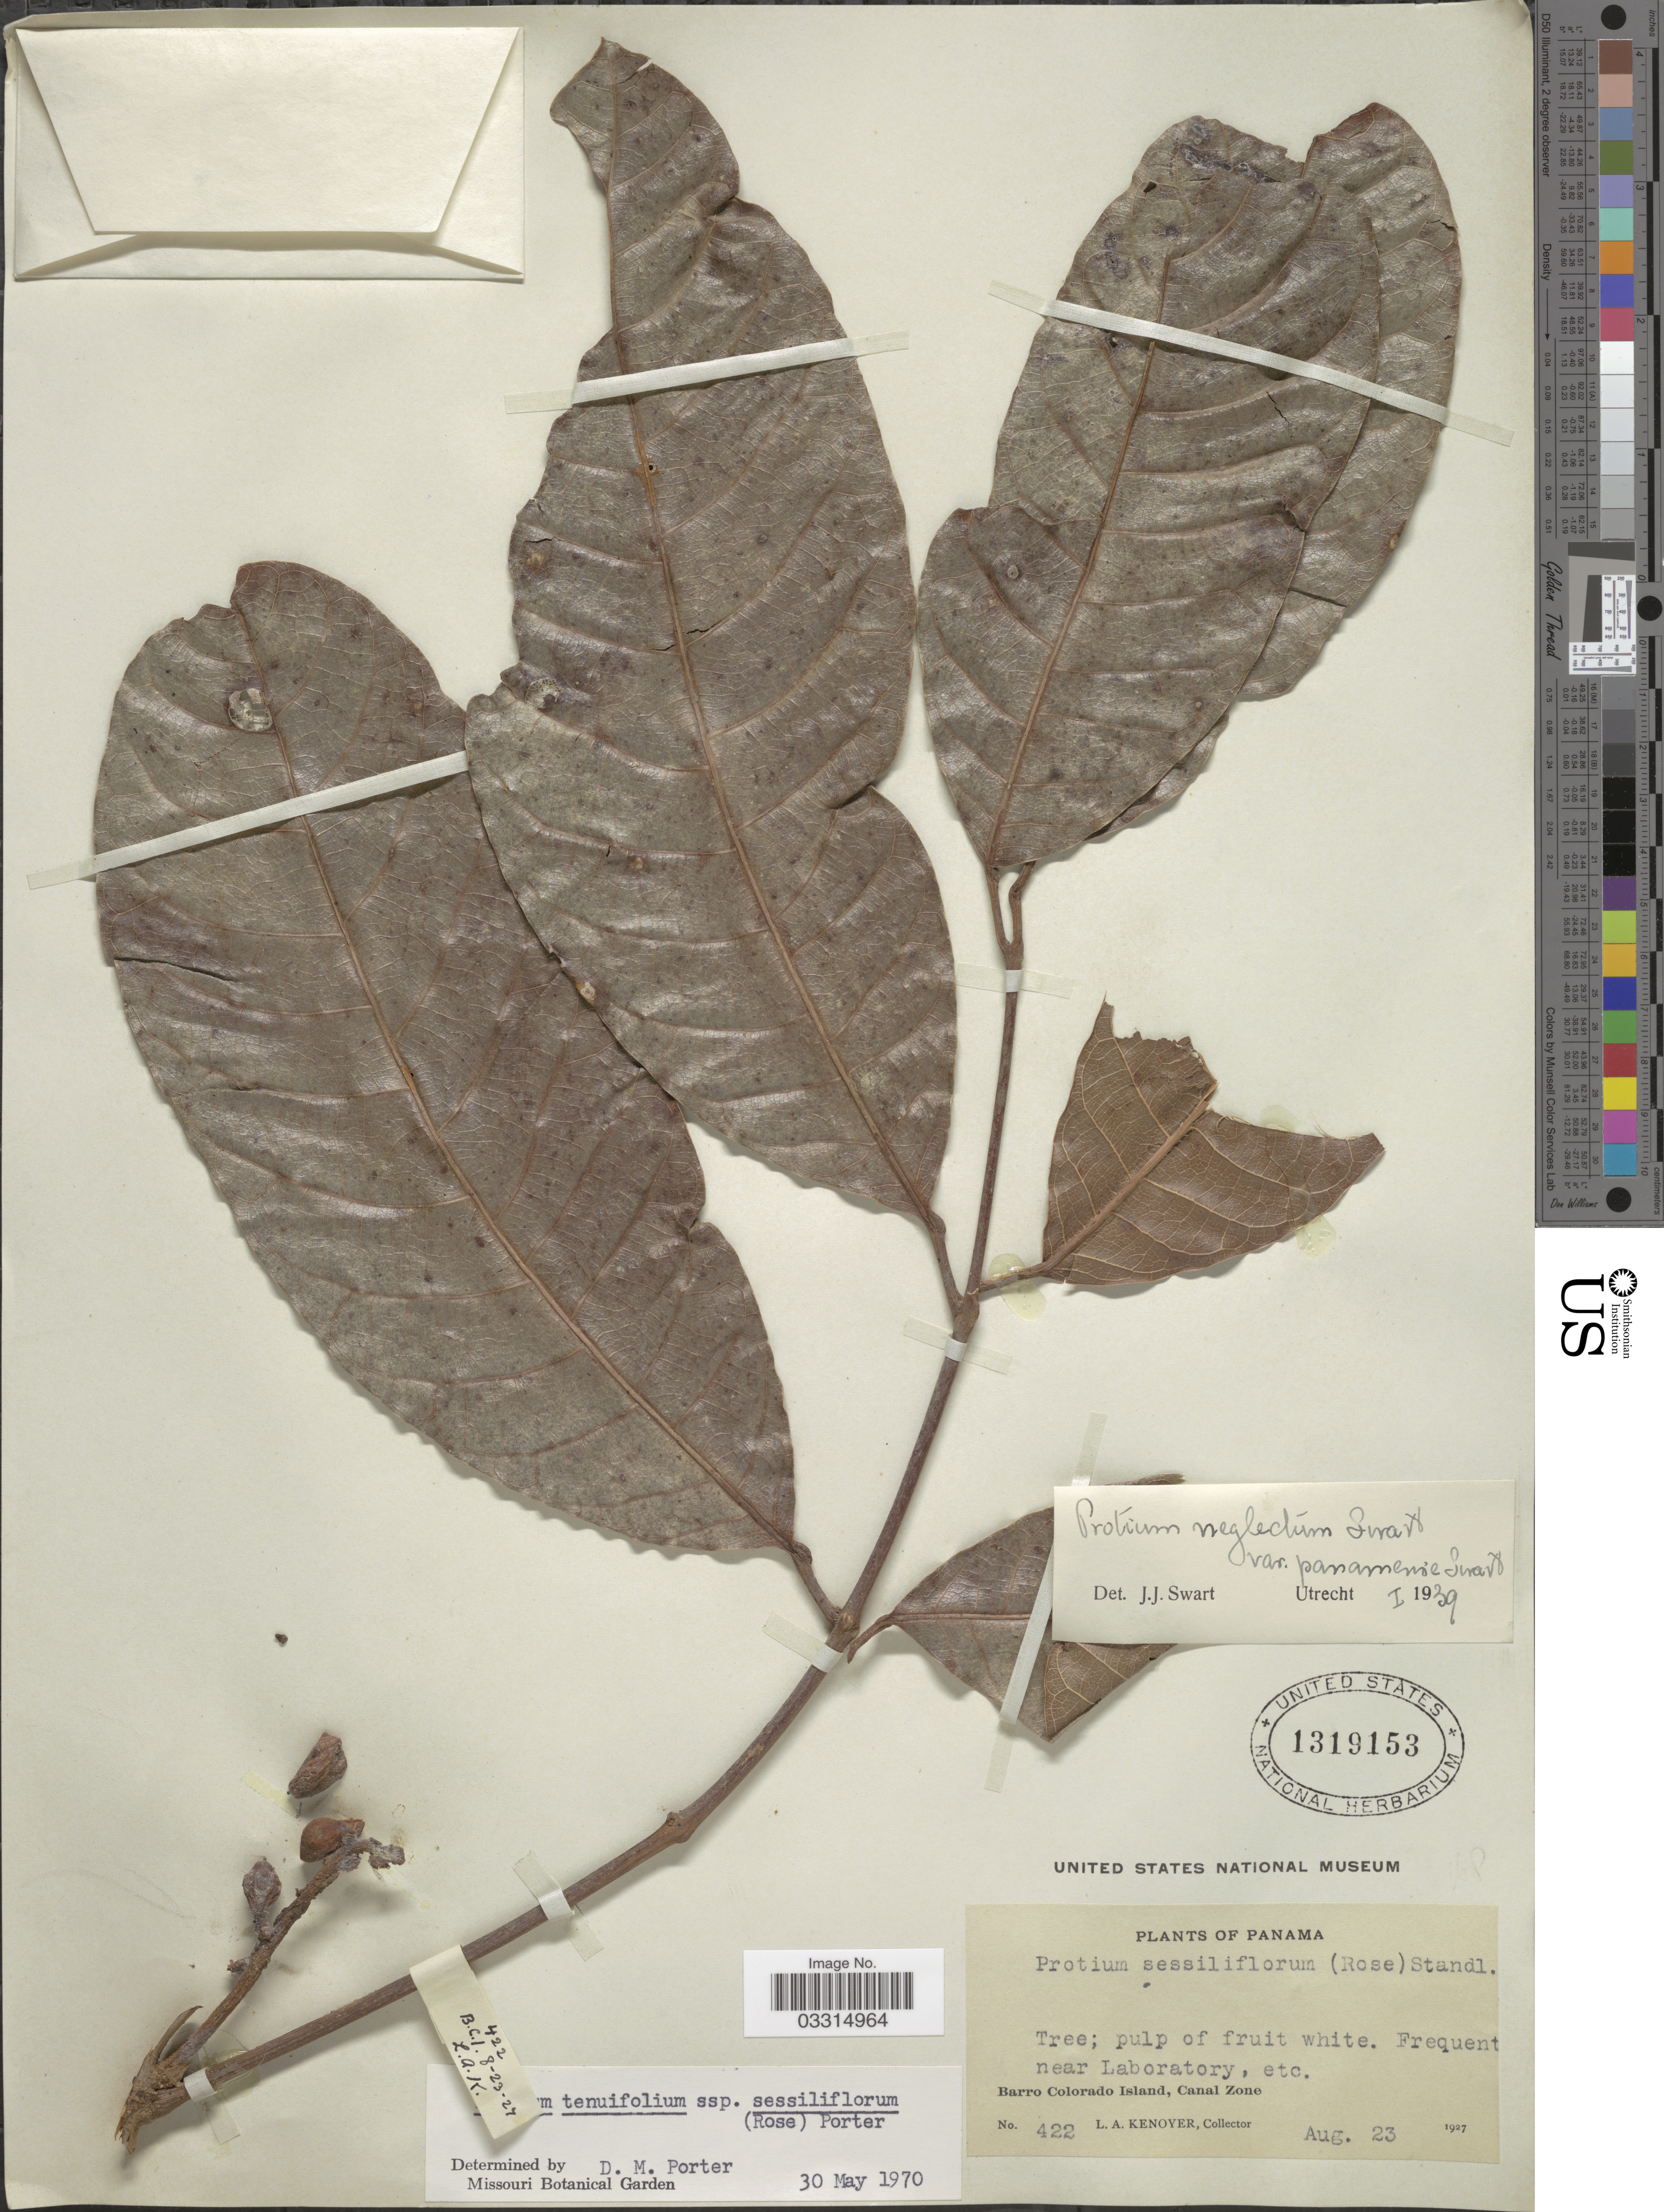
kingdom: Plantae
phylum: Tracheophyta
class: Magnoliopsida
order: Sapindales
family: Burseraceae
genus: Protium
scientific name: Protium sessiliflorum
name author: (Rose) Standl.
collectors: L. A. Kenoyer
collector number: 422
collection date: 1927-08-23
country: Panama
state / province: Panamá Oeste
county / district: Canal Zone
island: Barro Colorado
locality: Barro Colorado Island, Canal Zone.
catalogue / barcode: US 1319153